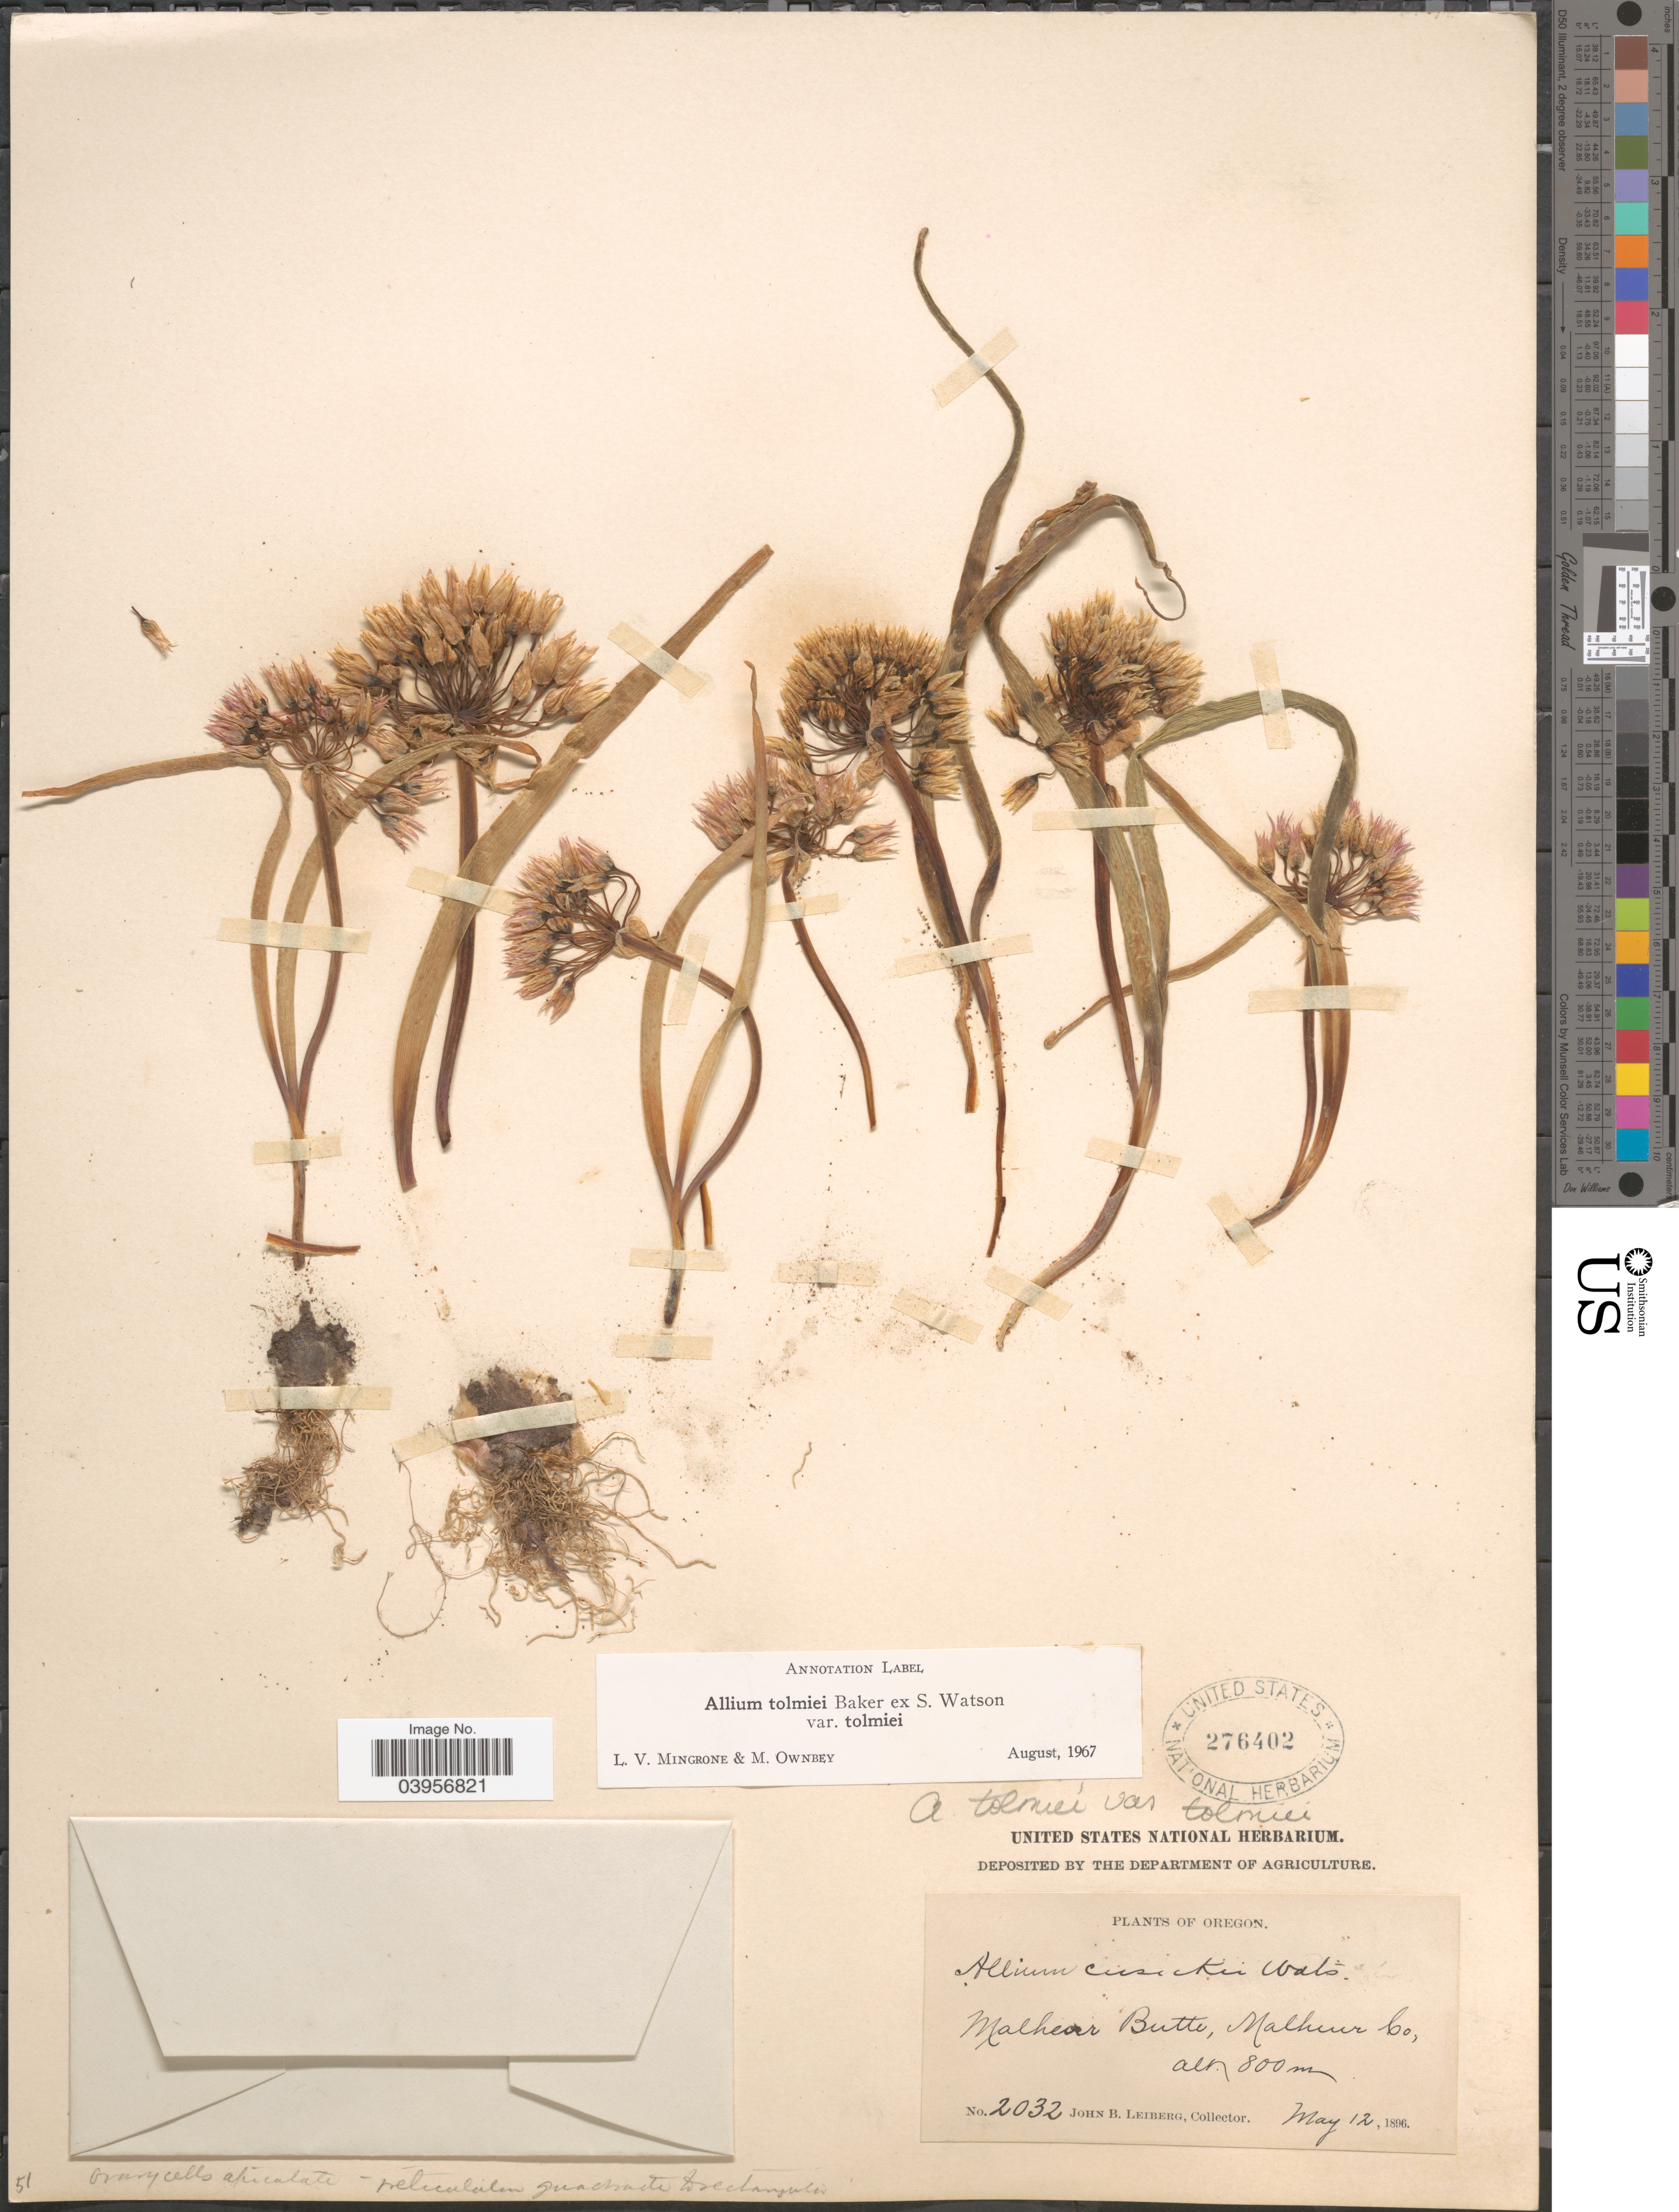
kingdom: Plantae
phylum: Tracheophyta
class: Liliopsida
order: Asparagales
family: Amaryllidaceae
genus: Allium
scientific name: Allium tolmiei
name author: Baker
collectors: J. B. Leiberg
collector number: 2032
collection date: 1896-05-12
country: United States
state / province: Oregon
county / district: Malheur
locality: Malheur Butte, Malheur Co.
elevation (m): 800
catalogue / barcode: US 276402